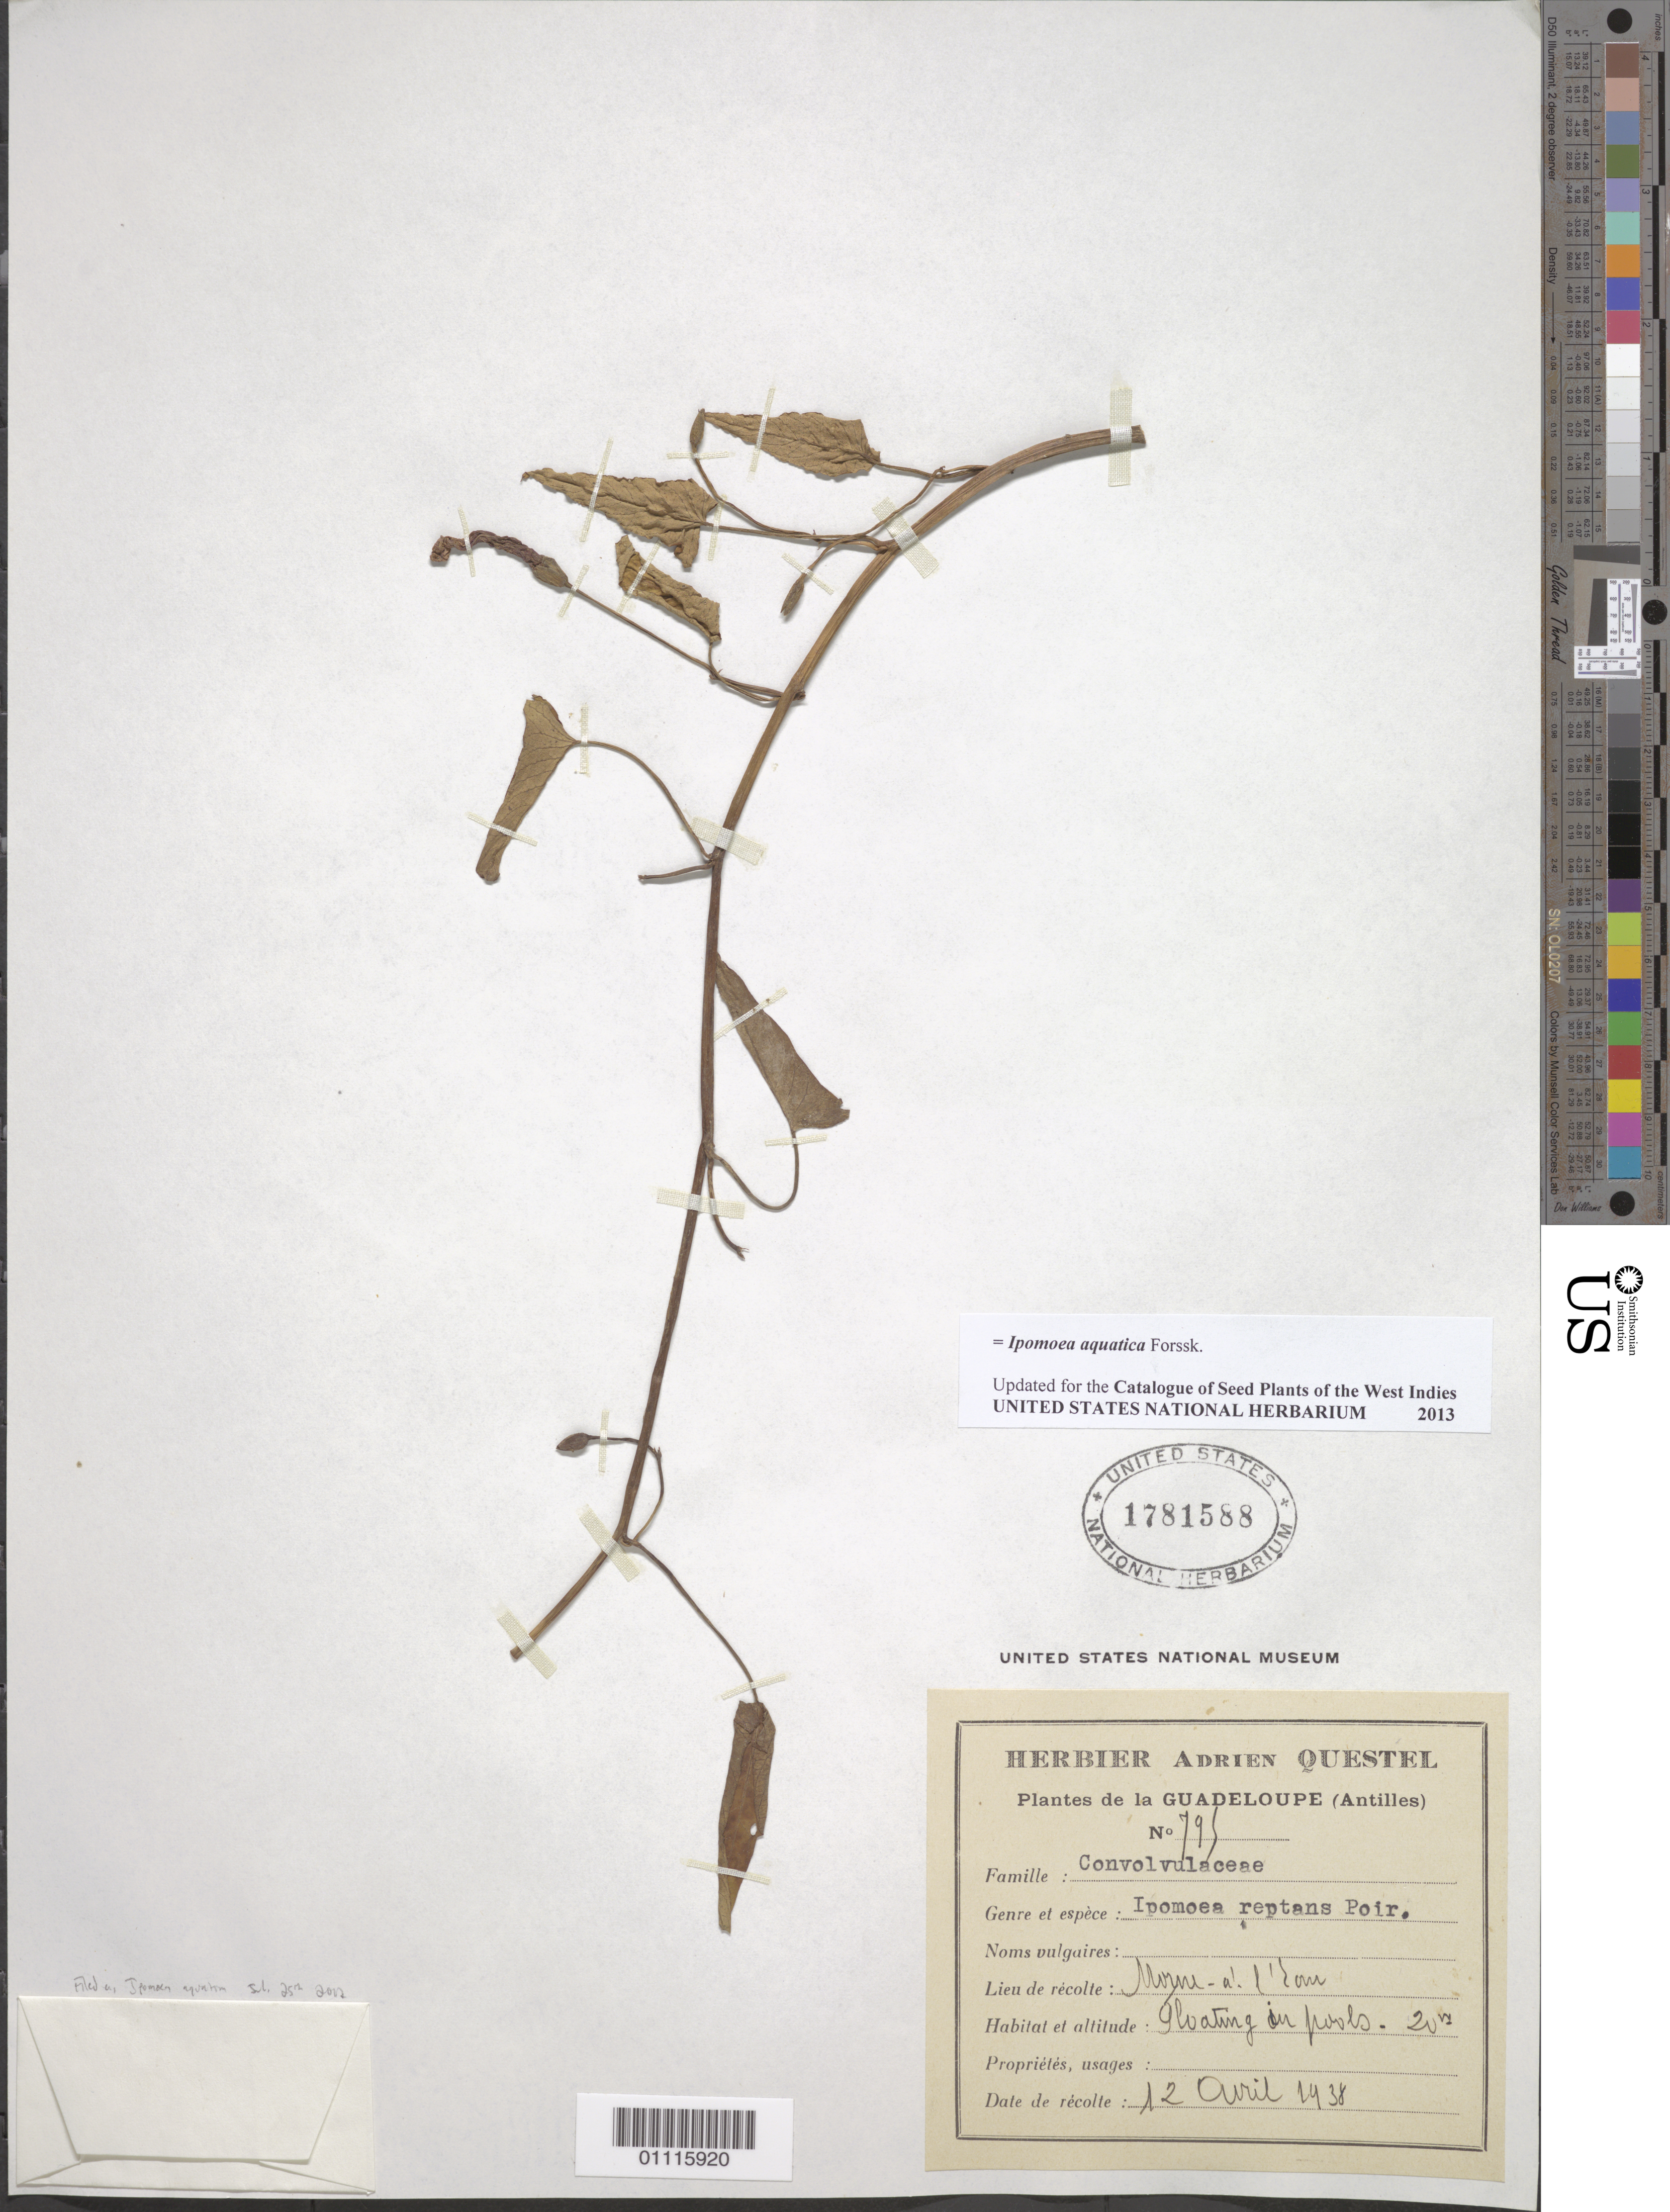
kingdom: Plantae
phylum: Tracheophyta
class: Magnoliopsida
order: Solanales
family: Convolvulaceae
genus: Ipomoea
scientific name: Ipomoea aquatica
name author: Forssk.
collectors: A. Questel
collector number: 795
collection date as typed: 12 Apr 1938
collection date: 1938-04-12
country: Guadeloupe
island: Grande Terre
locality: Morne-a-l'Eau. Floating in pools.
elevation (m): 20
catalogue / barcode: US 1781588